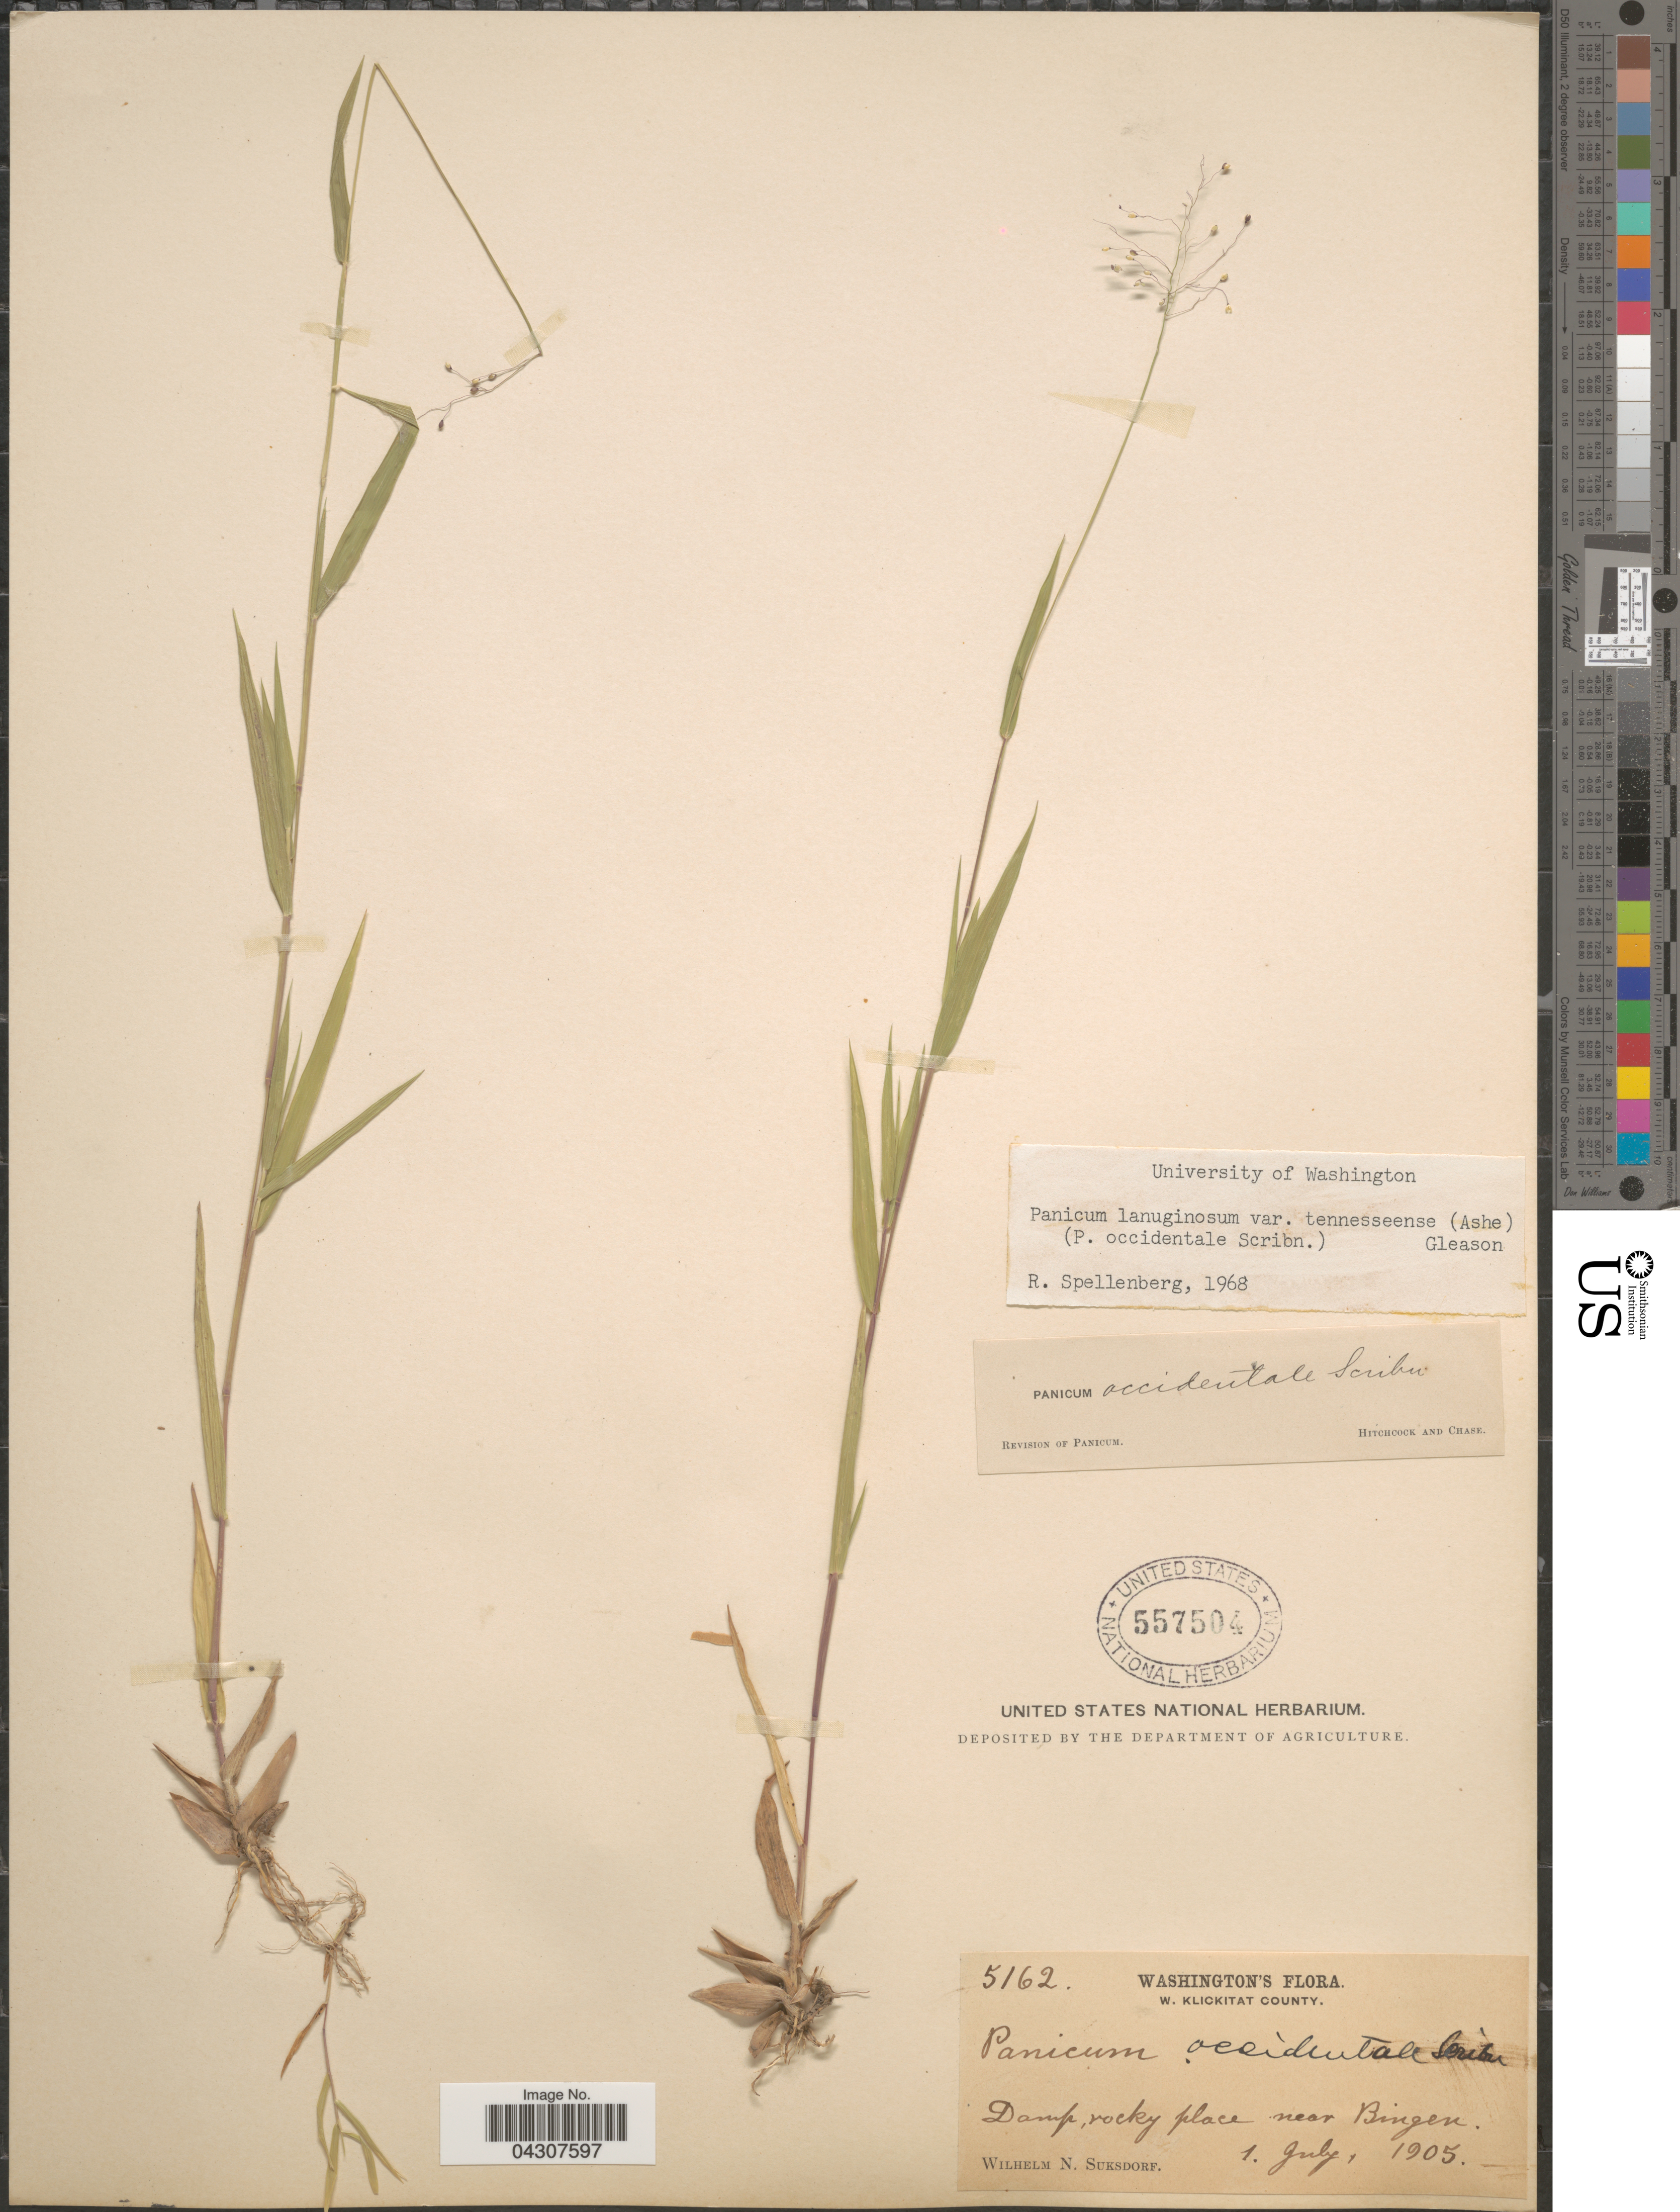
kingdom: Plantae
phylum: Tracheophyta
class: Liliopsida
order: Poales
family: Poaceae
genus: Dichanthelium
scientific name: Dichanthelium acuminatum var. acuminatum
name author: (Sw.) Gould & C.A. Clark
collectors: W. N. Suksdorf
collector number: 5162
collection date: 1905-07-01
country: United States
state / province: Washington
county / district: Klickitat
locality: W. Klickitat county. Damp, rocky place near Bingen.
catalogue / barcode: US 557504